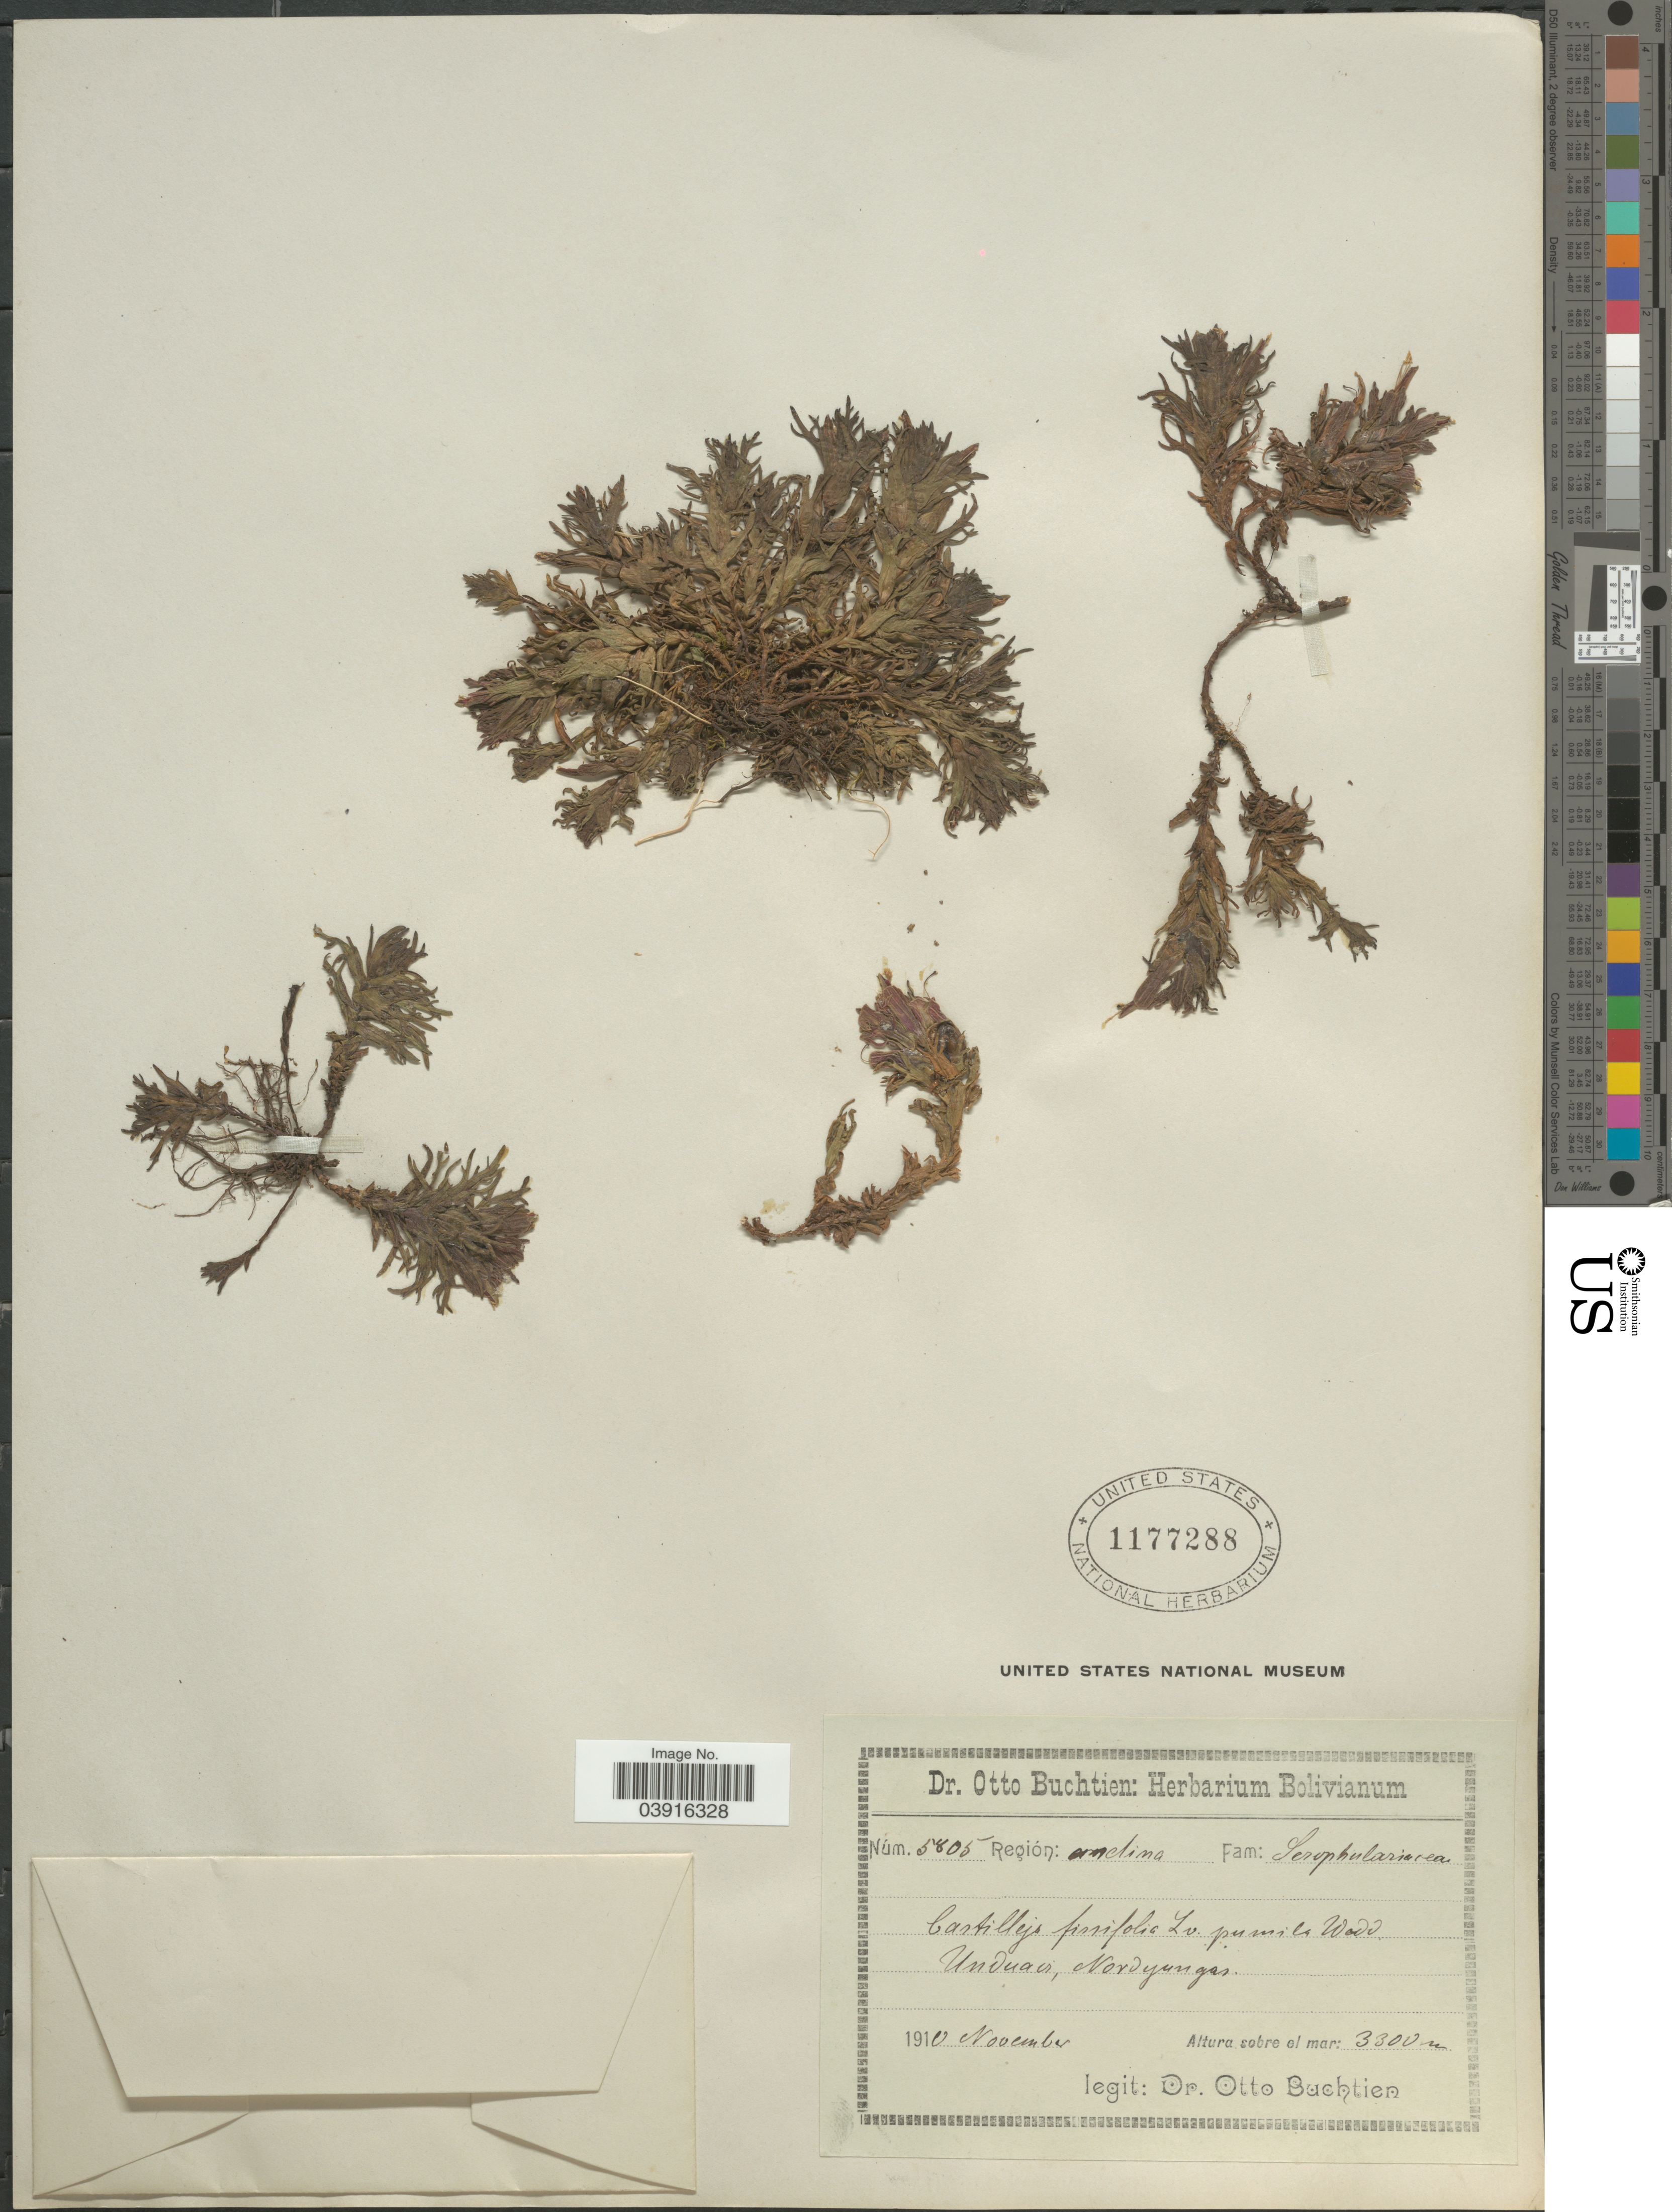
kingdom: Plantae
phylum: Tracheophyta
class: Magnoliopsida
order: Lamiales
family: Orobanchaceae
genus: Castilleja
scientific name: Castilleja pumila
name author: (Benth.) Wedd.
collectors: O. Buchtien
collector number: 5805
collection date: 1910-11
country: Bolivia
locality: Región: andina. Unduavi, Nordyungas.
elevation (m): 3300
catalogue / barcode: US 1177288